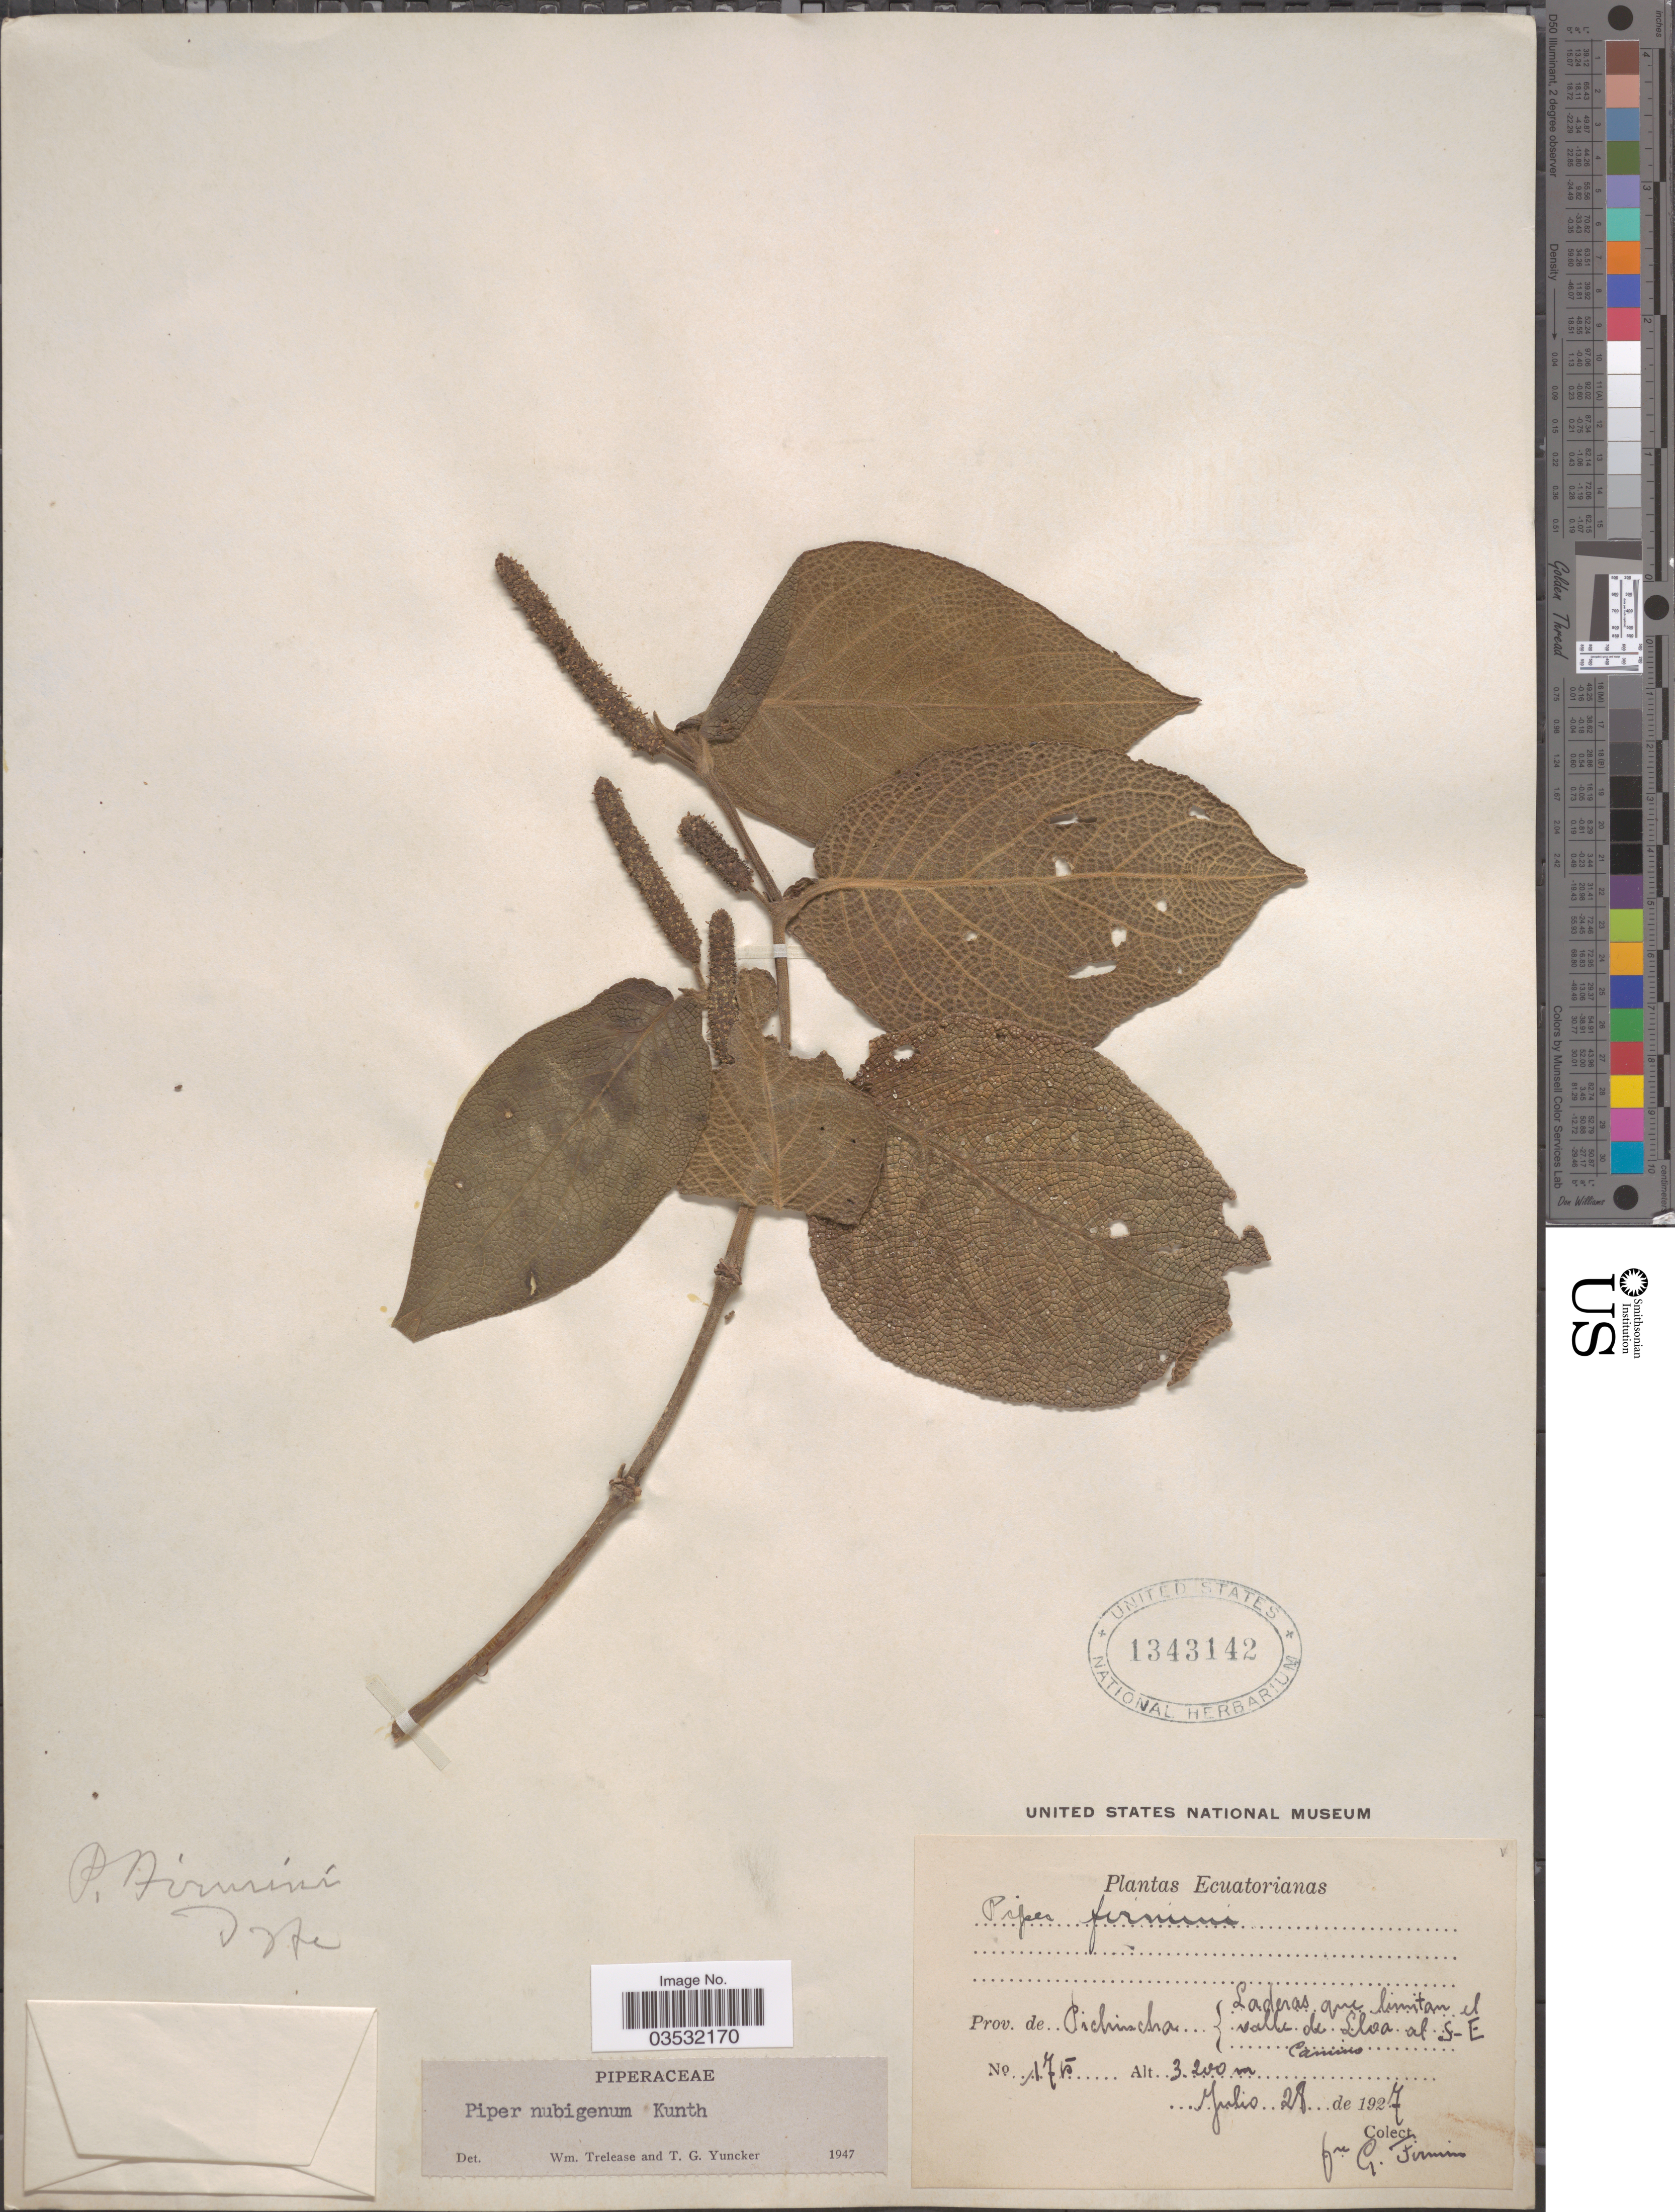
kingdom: Plantae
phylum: Tracheophyta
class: Magnoliopsida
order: Piperales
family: Piperaceae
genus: Piper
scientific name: Piper nubigenum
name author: Kunth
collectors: F. Firmin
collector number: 175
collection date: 1927-07-28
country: Ecuador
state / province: Pichincha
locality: Laderas que limitan el valle de Lloa al S.E. Camino.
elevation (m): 3200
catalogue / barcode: US 1343142